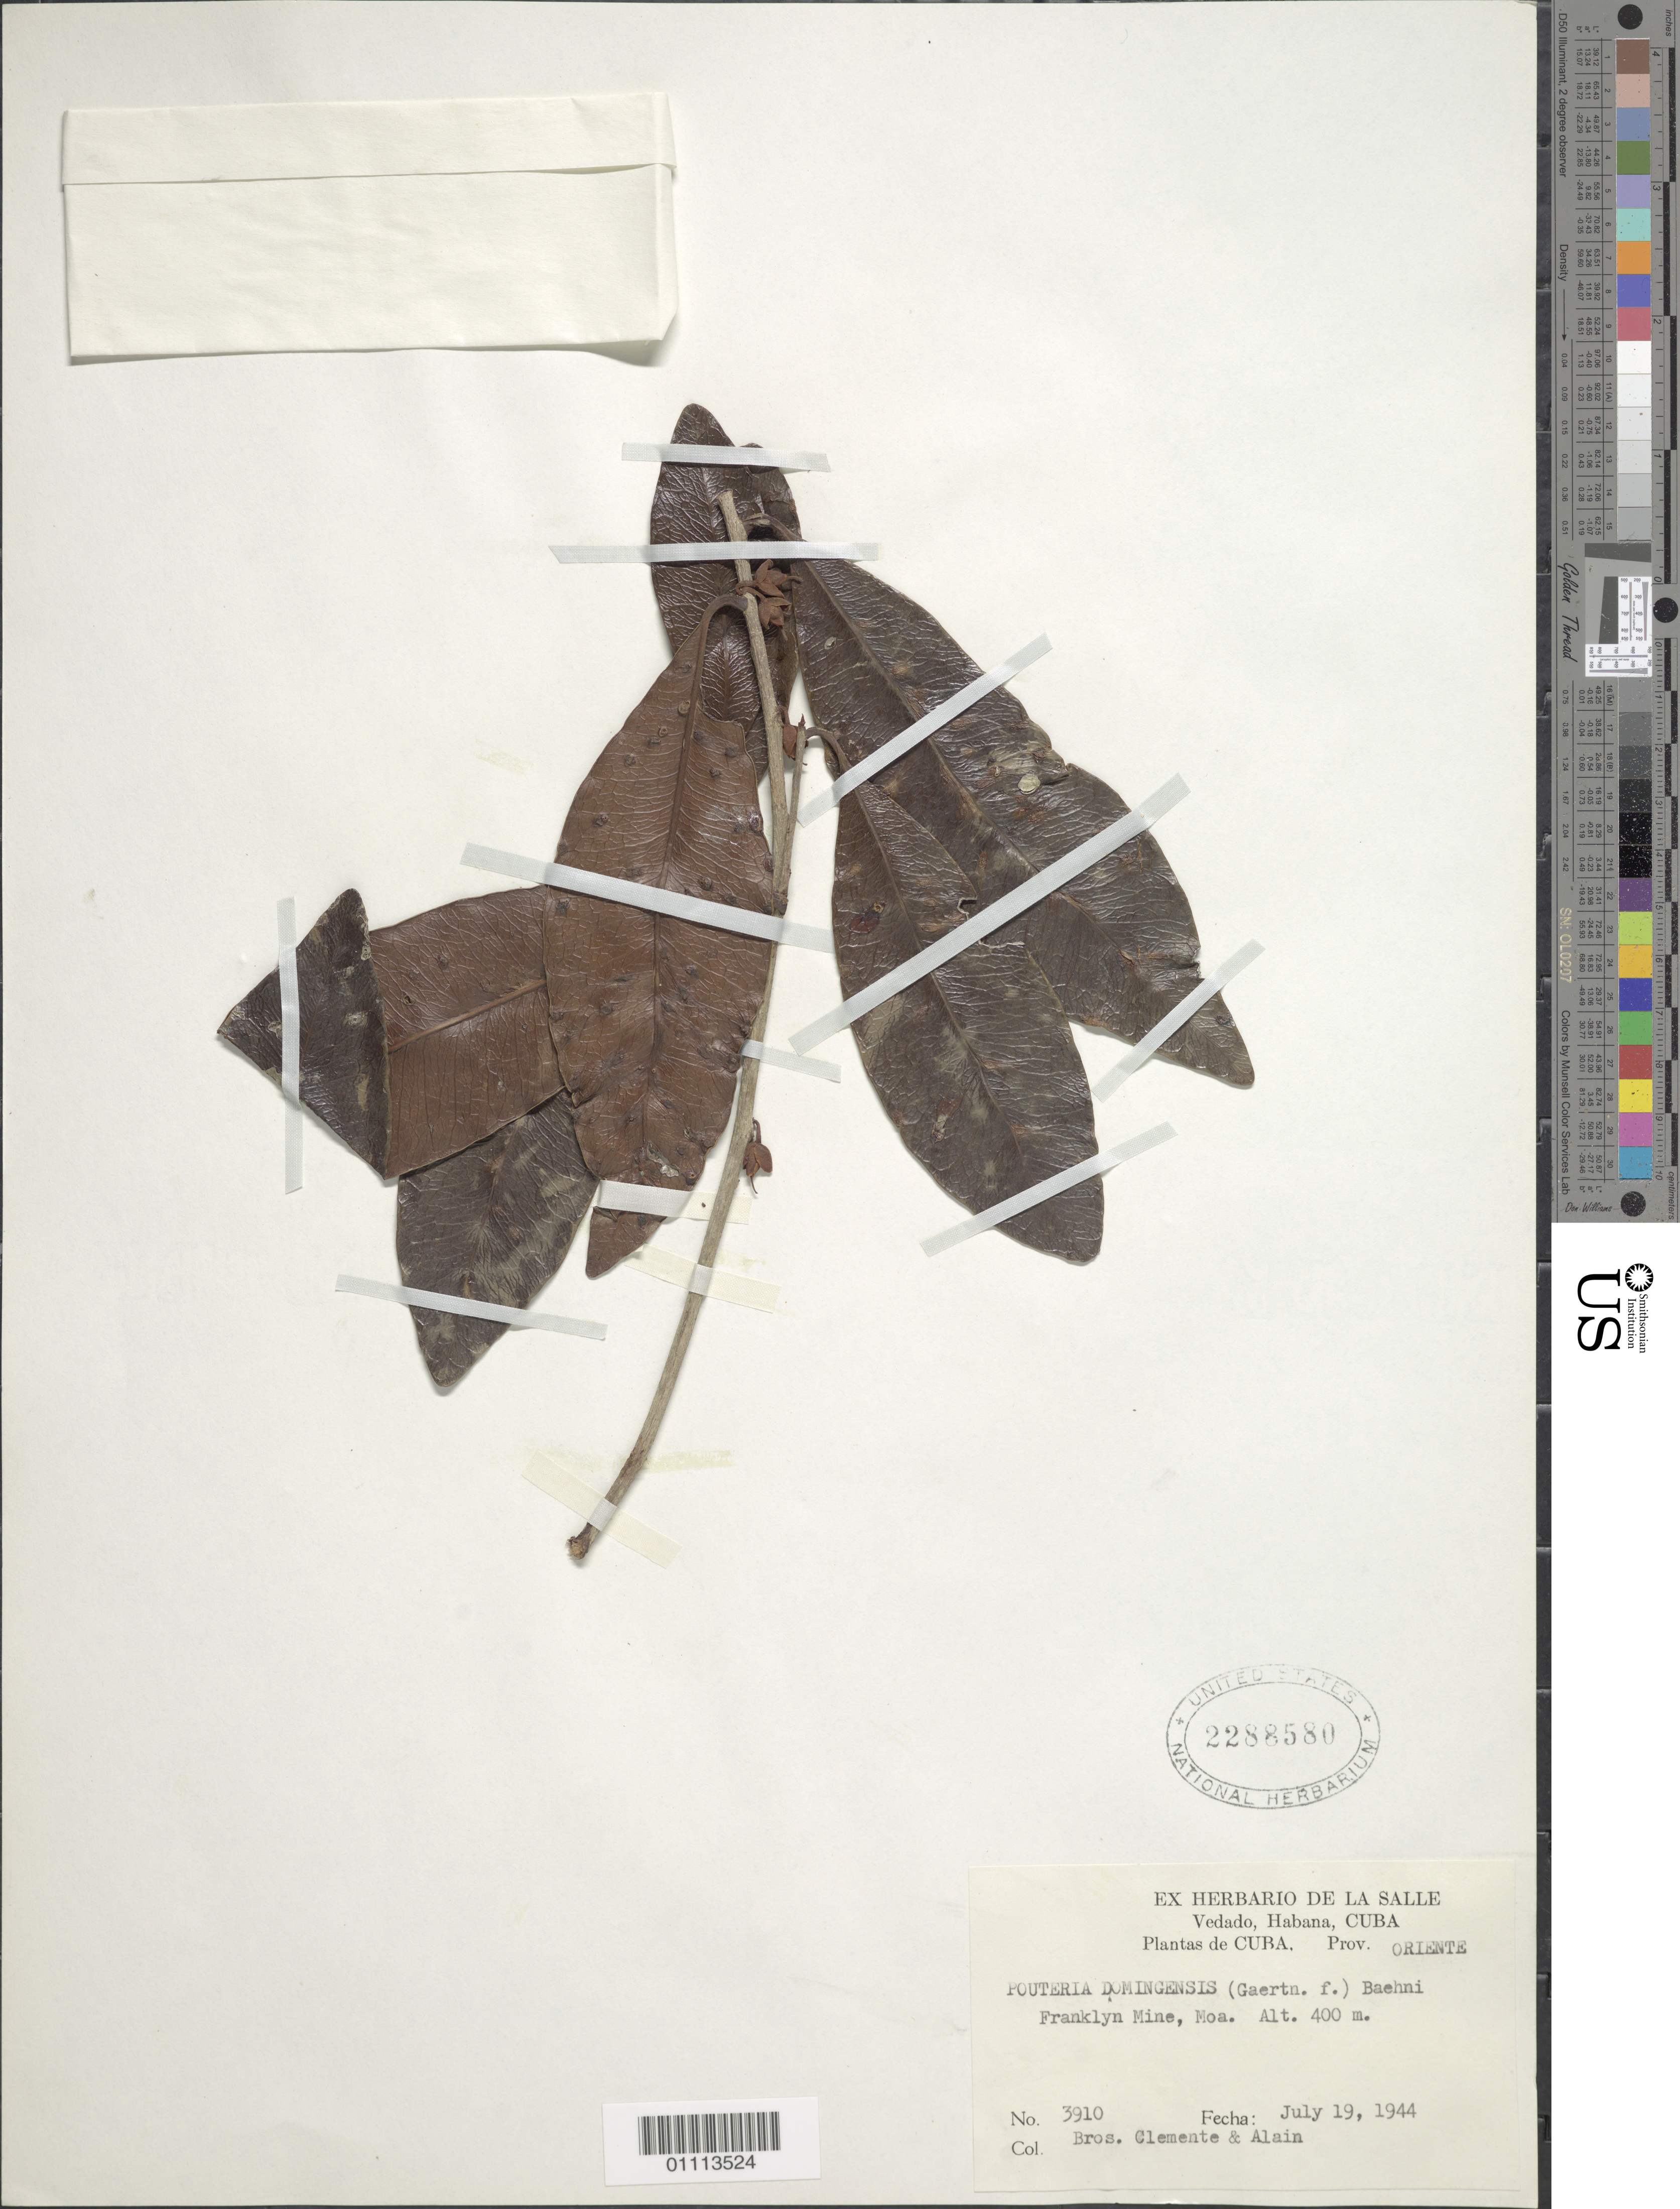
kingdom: Plantae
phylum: Tracheophyta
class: Magnoliopsida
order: Ericales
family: Sapotaceae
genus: Pouteria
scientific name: Pouteria domingensis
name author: (C.F. Gaertn.) Baehni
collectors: Bro. Clemente & A. H. Liogier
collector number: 3910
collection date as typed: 19 Jul 1944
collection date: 1944-07-19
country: Cuba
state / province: Holguín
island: Cuba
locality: Franklyn Mine, Moa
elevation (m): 400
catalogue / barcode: US 2288580